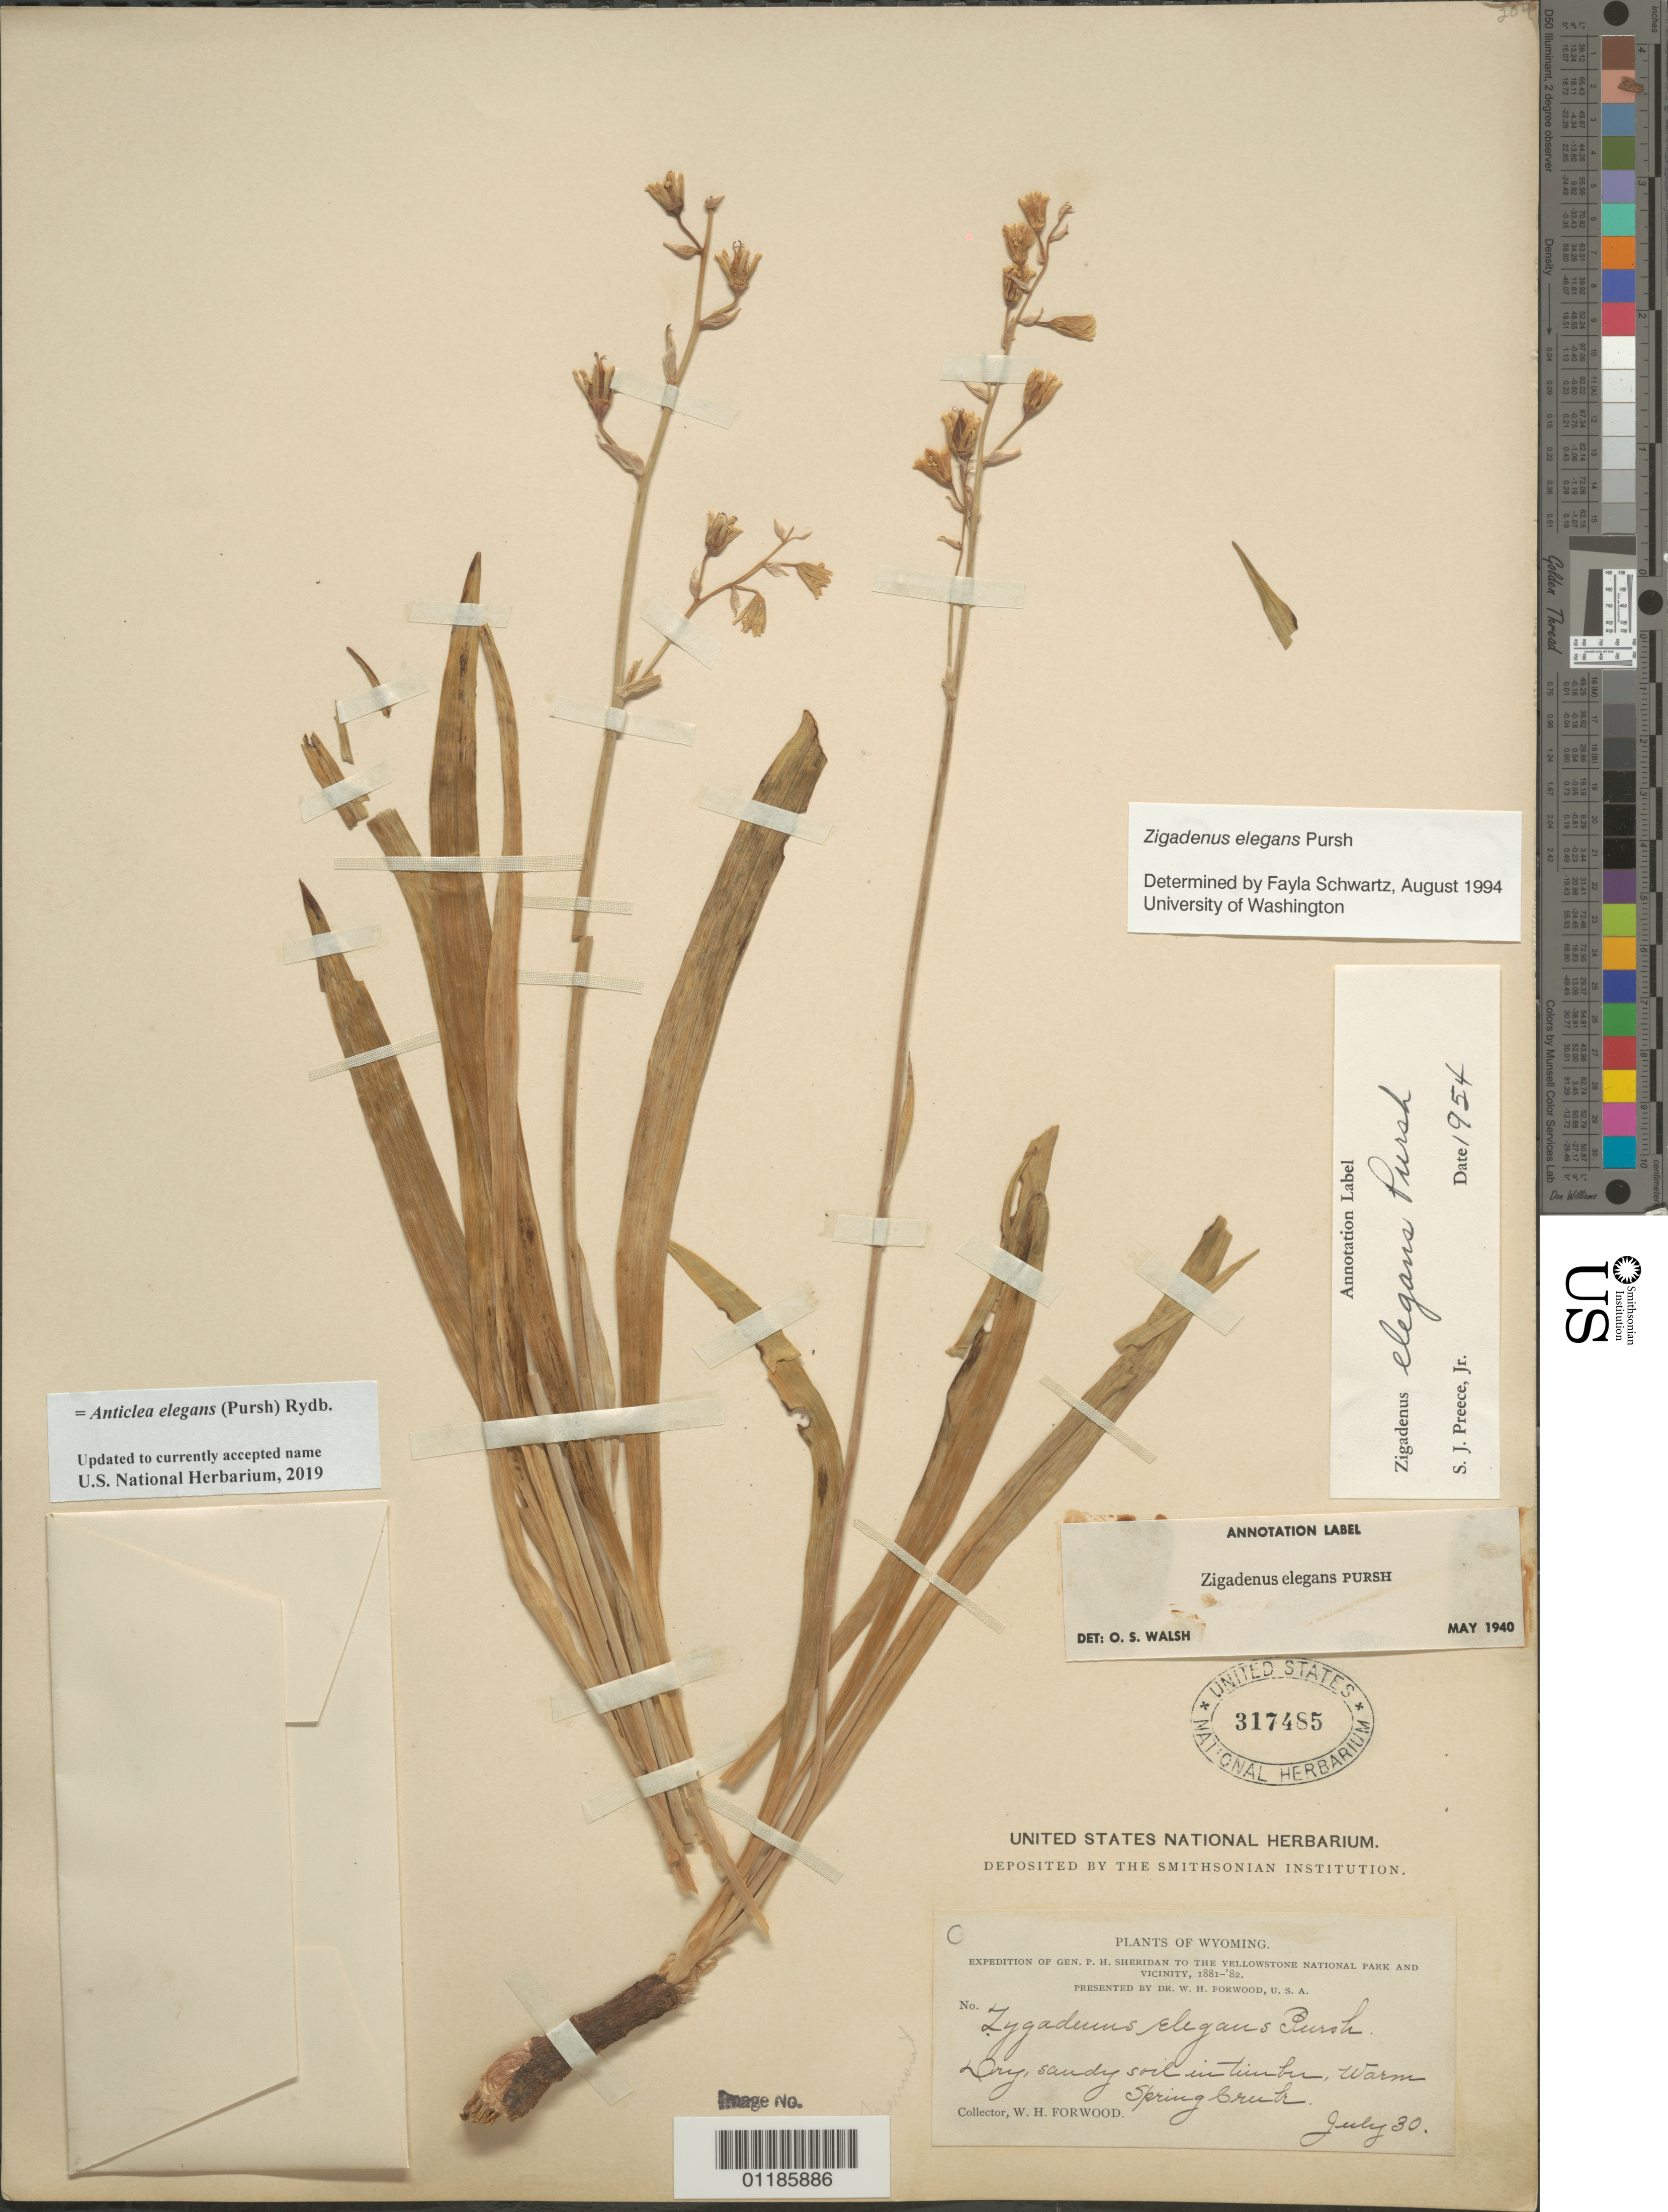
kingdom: Plantae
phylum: Tracheophyta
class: Liliopsida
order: Liliales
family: Melanthiaceae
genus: Anticlea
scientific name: Anticlea elegans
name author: (Pursh) Rydb.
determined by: Strong, Mark T., (BOT), Smithsonian Institution - National Museum of Natural History (UNITED STATES)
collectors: W. Forwood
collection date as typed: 30 Jul 1881 to 30 Jul 1882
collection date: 1881-07-30/1882-07-30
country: United States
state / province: Wyoming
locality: Warm Spring Creek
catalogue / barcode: US 317485